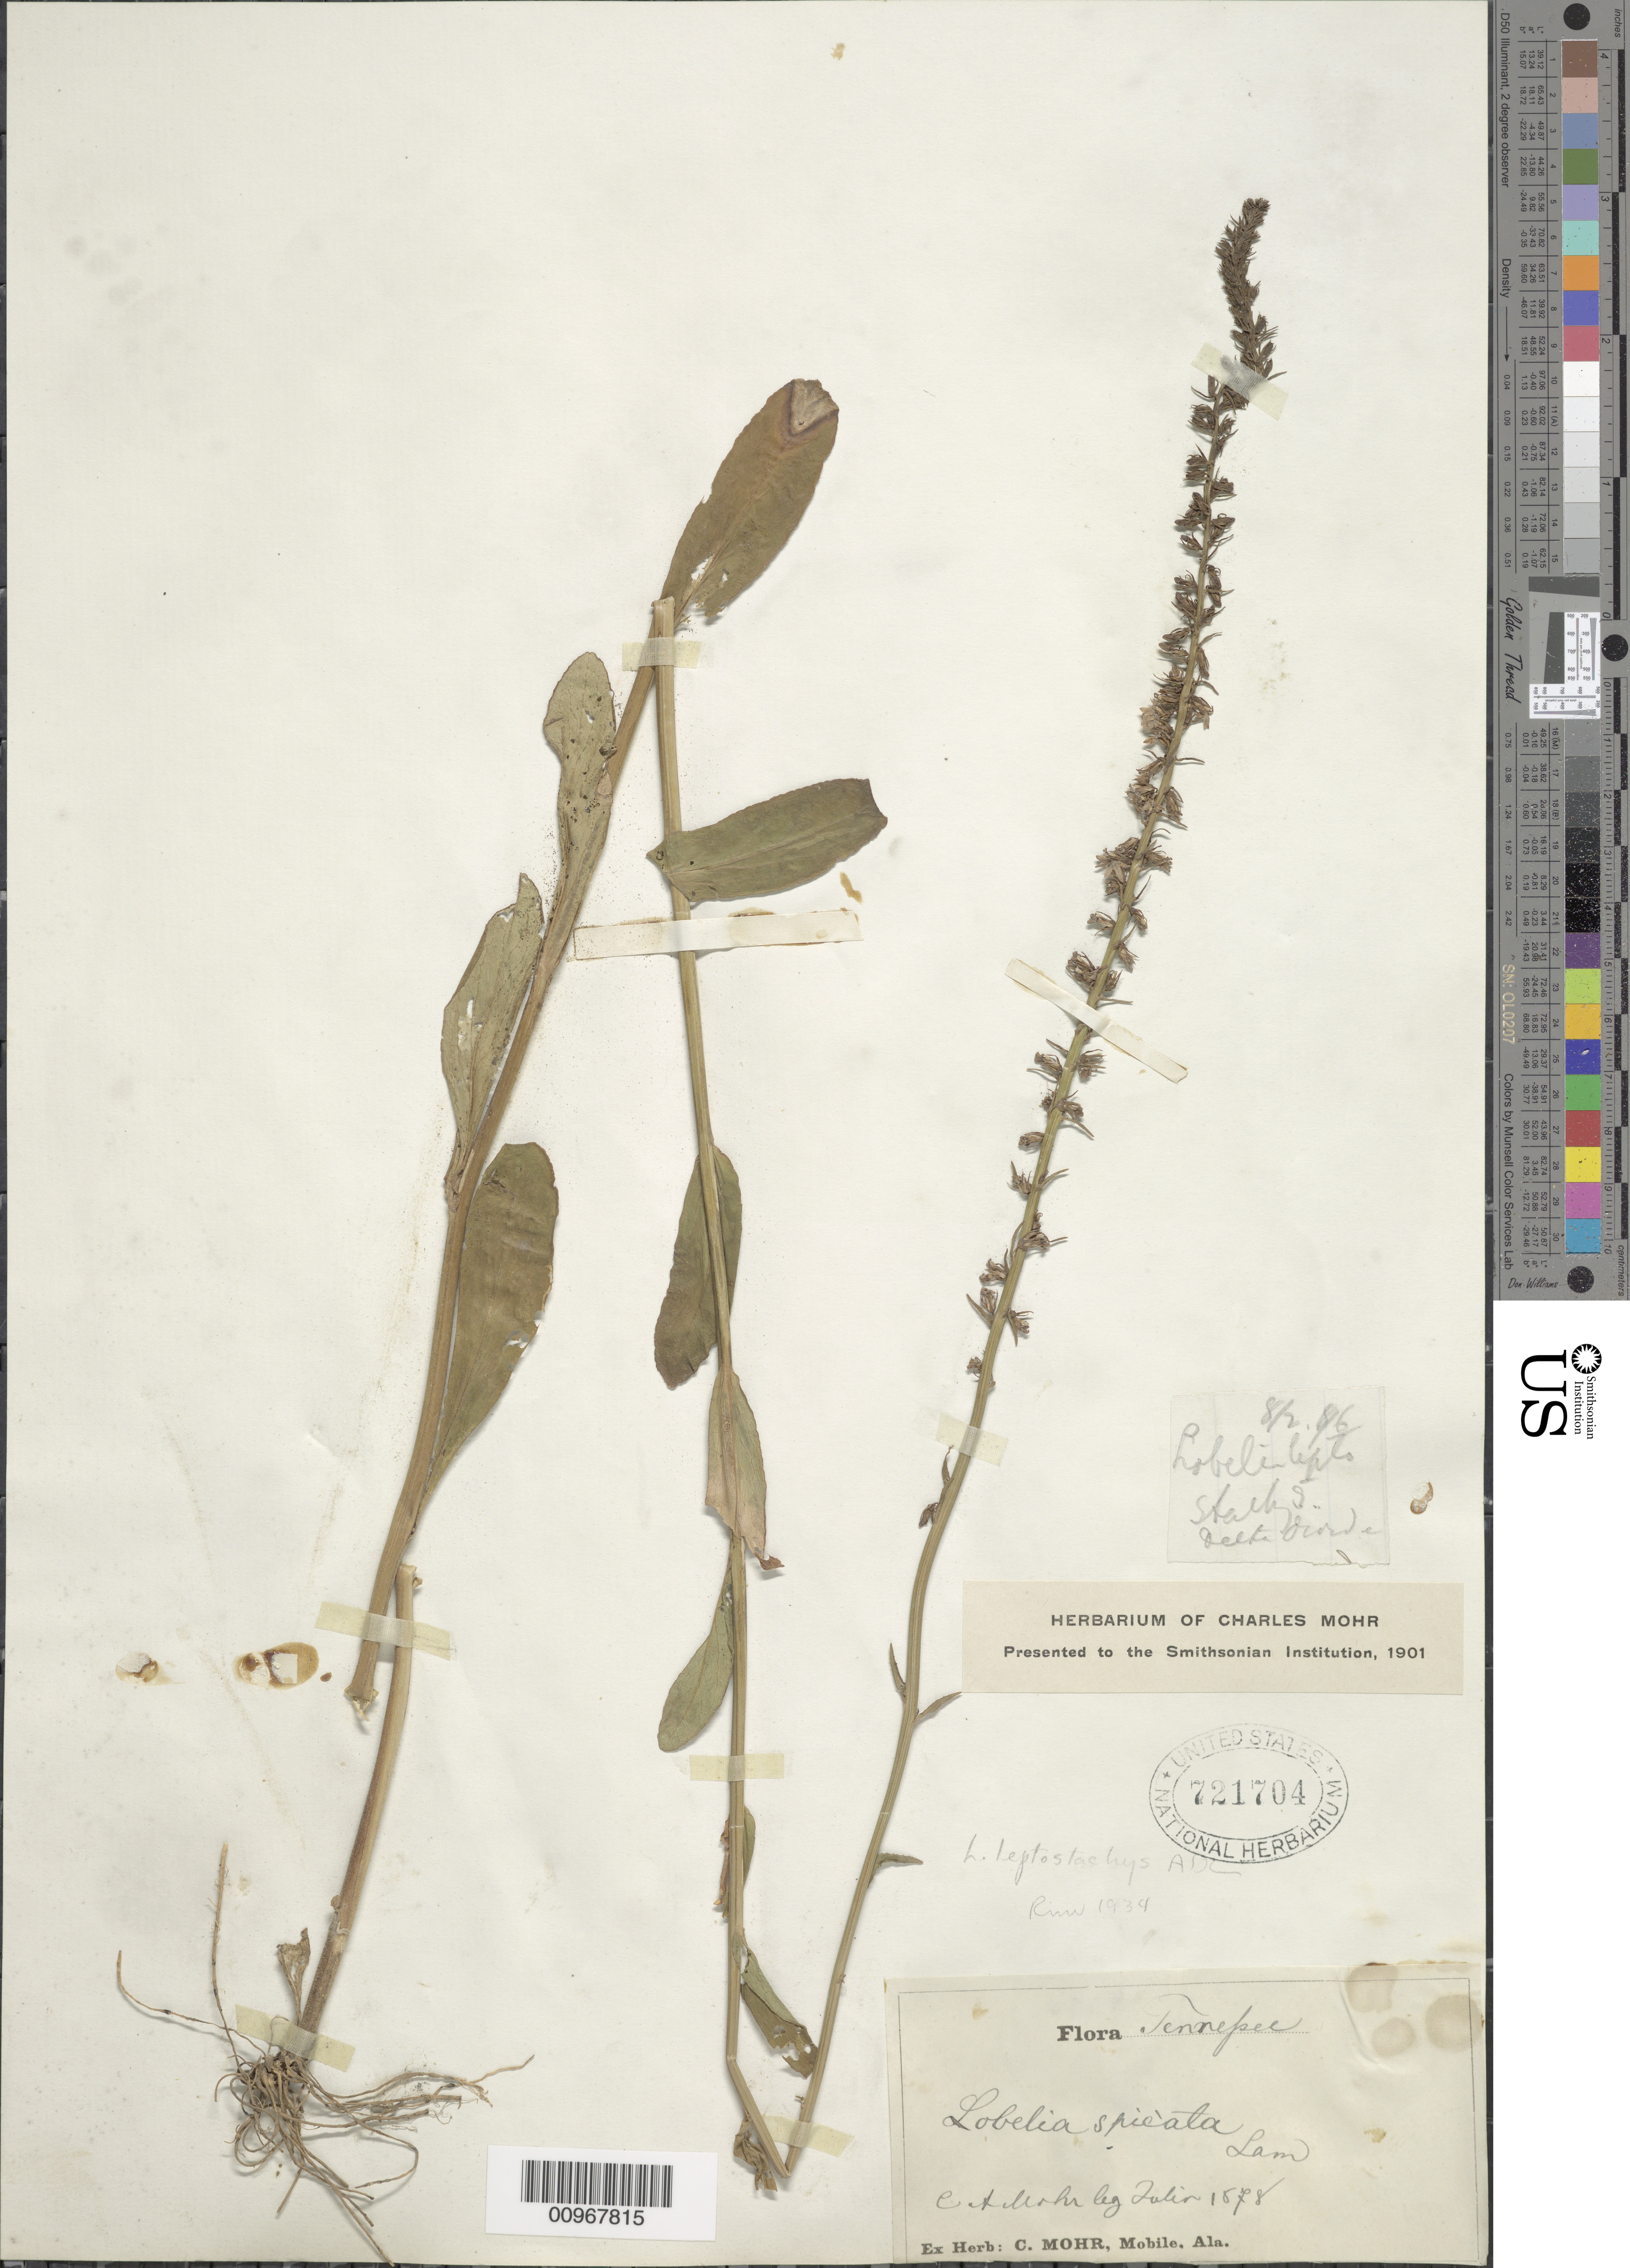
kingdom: Plantae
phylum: Tracheophyta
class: Magnoliopsida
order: Asterales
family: Campanulaceae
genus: Lobelia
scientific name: Lobelia leptostachys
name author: A. DC.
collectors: ex herb. C. Mohr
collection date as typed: Julia 1878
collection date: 1878-07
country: United States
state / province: Tennessee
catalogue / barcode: US 721704